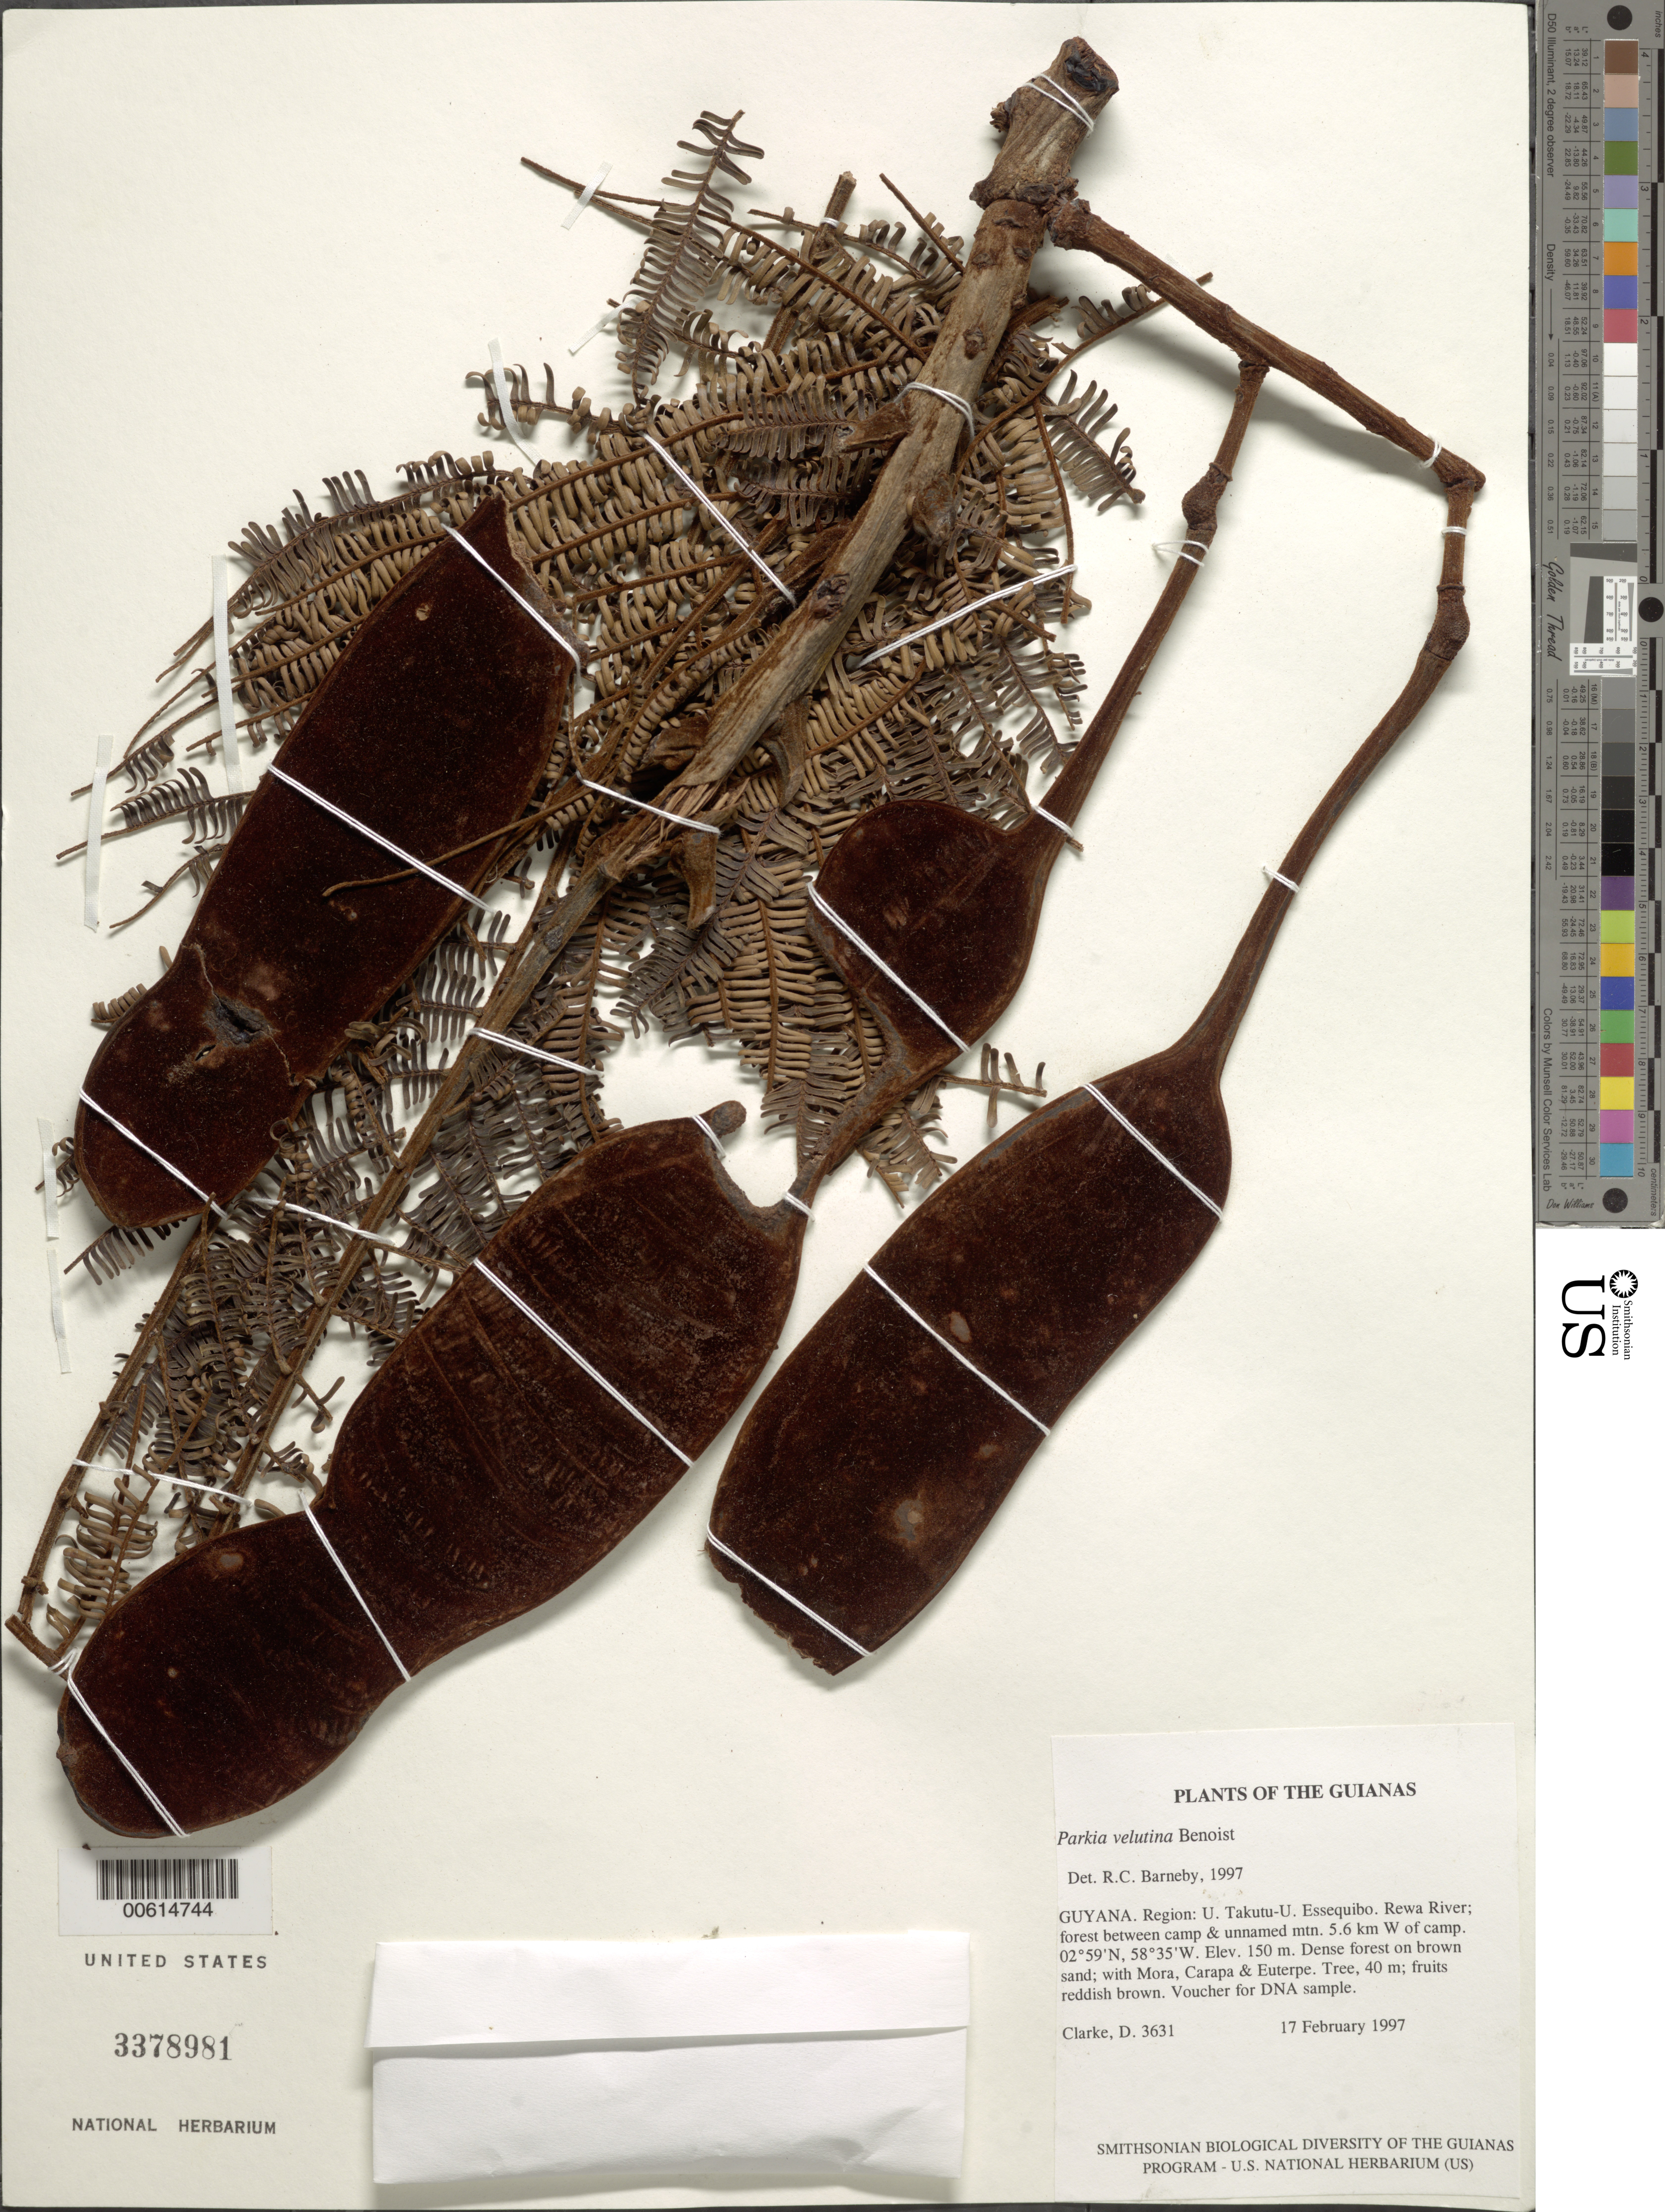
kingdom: Plantae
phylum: Tracheophyta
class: Magnoliopsida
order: Fabales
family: Fabaceae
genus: Parkia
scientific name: Parkia pendula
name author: Benth.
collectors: H. D. Clarke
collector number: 3631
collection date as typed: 17 February 1997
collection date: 1997-02-17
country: Guyana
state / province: U. Takutu-U. Essequibo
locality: Rewa River; forest between camp & unnamed mtn. 5.6 km W of camp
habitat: Dense forest on brown sand; with Mora, Carapa & Euterpe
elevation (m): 150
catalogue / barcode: US 3378981